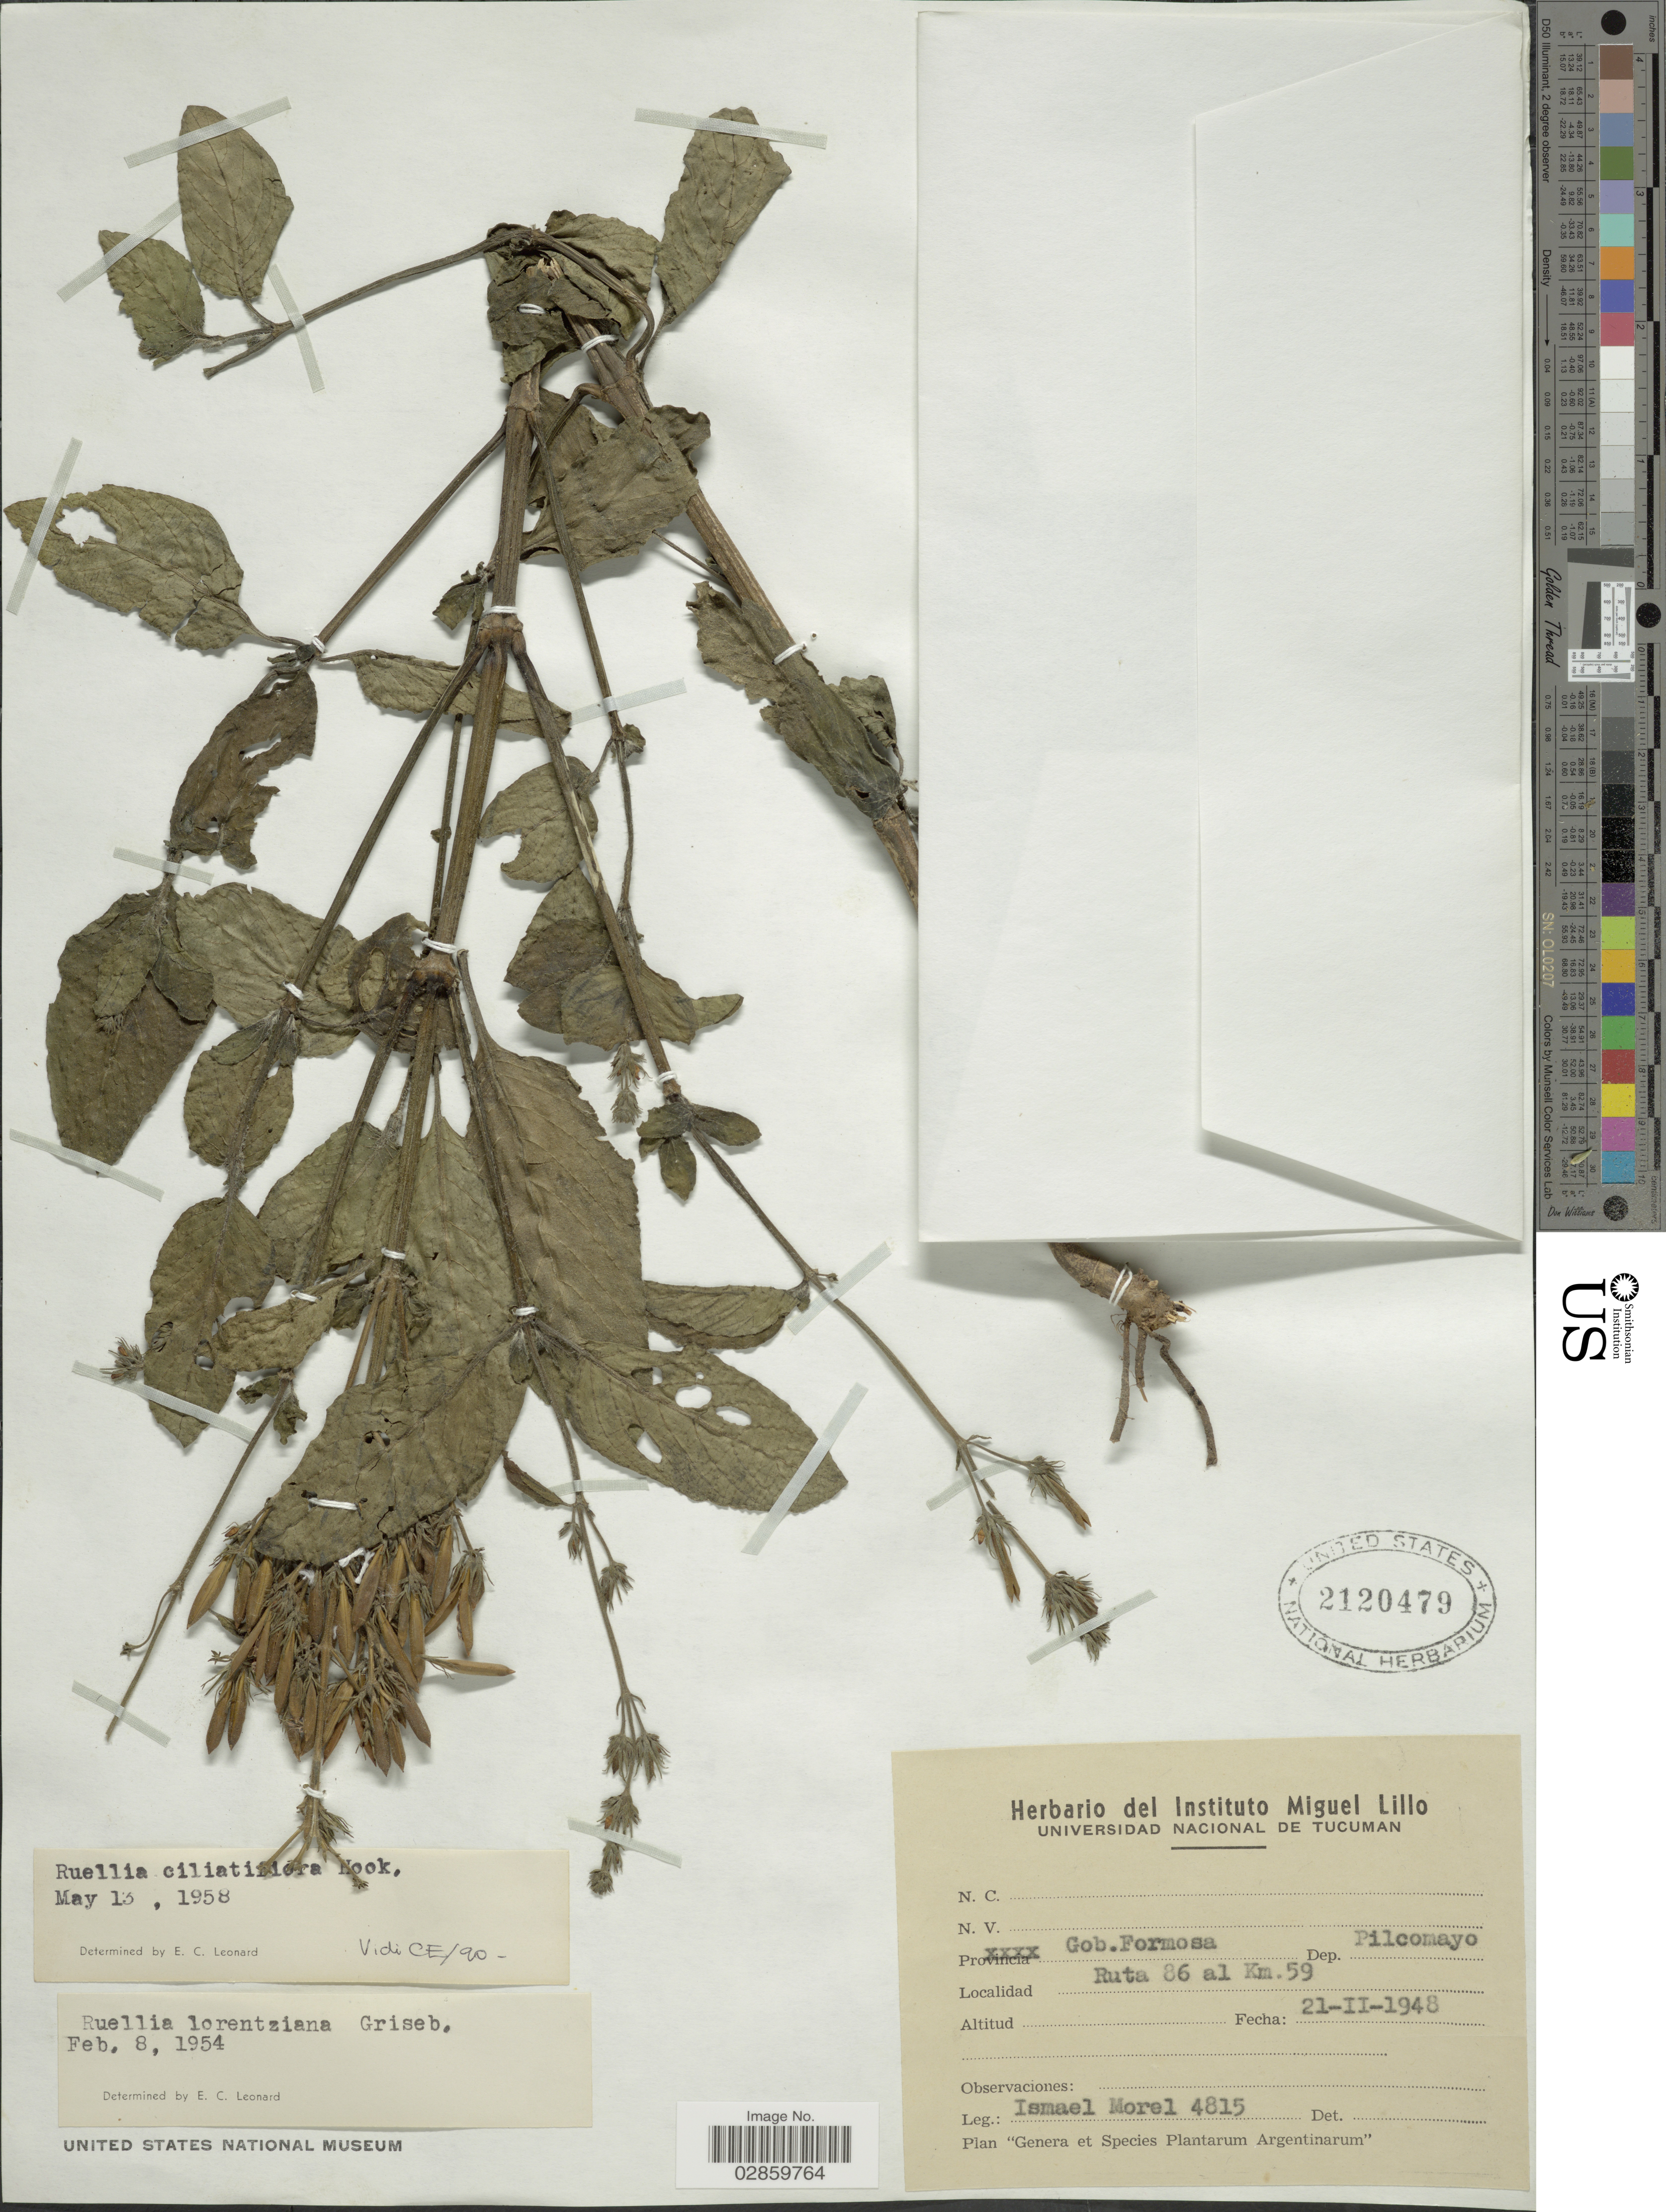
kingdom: Plantae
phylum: Tracheophyta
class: Magnoliopsida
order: Lamiales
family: Acanthaceae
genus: Ruellia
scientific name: Ruellia ciliatiflora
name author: Hook.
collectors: I. Morel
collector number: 4815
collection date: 1948-02-21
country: Argentina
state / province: Formosa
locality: Gob. Formosa. Dep. Pilcomayo. Ruta 86 al Km. 59.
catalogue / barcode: US 2120479